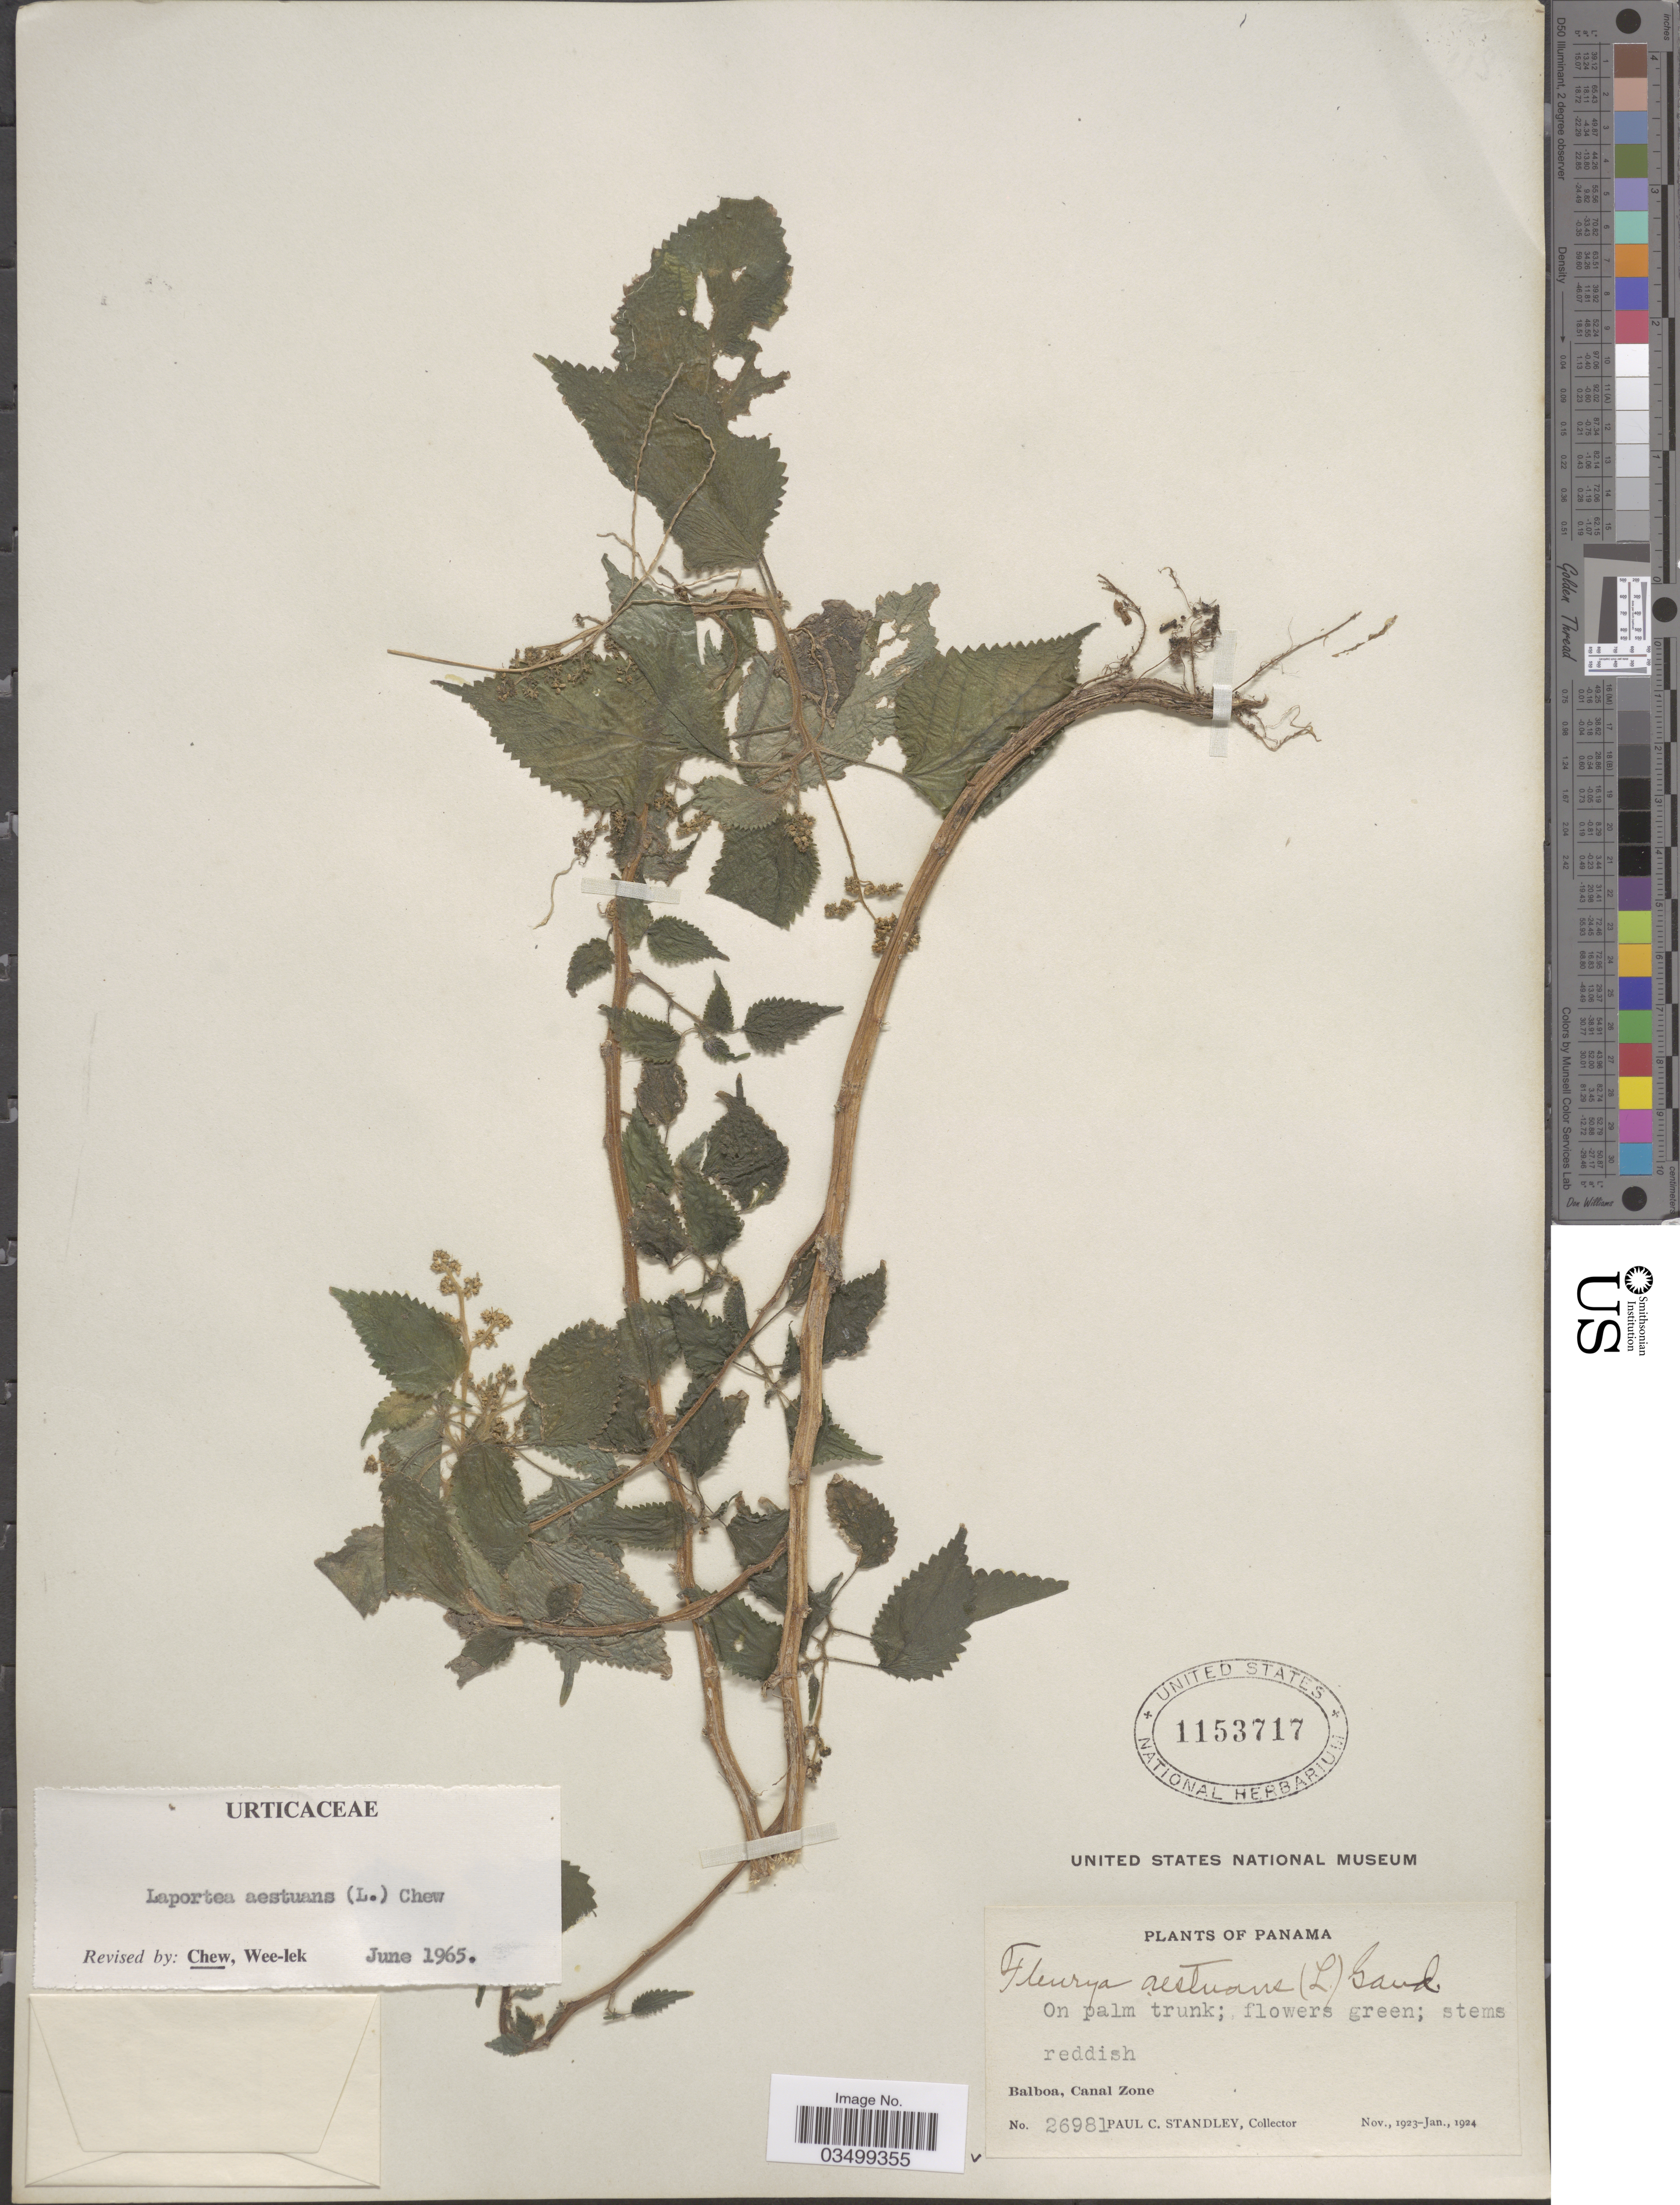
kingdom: Plantae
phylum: Tracheophyta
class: Magnoliopsida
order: Rosales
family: Urticaceae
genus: Laportea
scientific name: Laportea aestuans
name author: (L.) Chew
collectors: P. C. Standley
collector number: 26981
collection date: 1923-11/1924-01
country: Panama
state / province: Colón / Panamá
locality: Balboa, Canal Zone.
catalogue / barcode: US 1153717